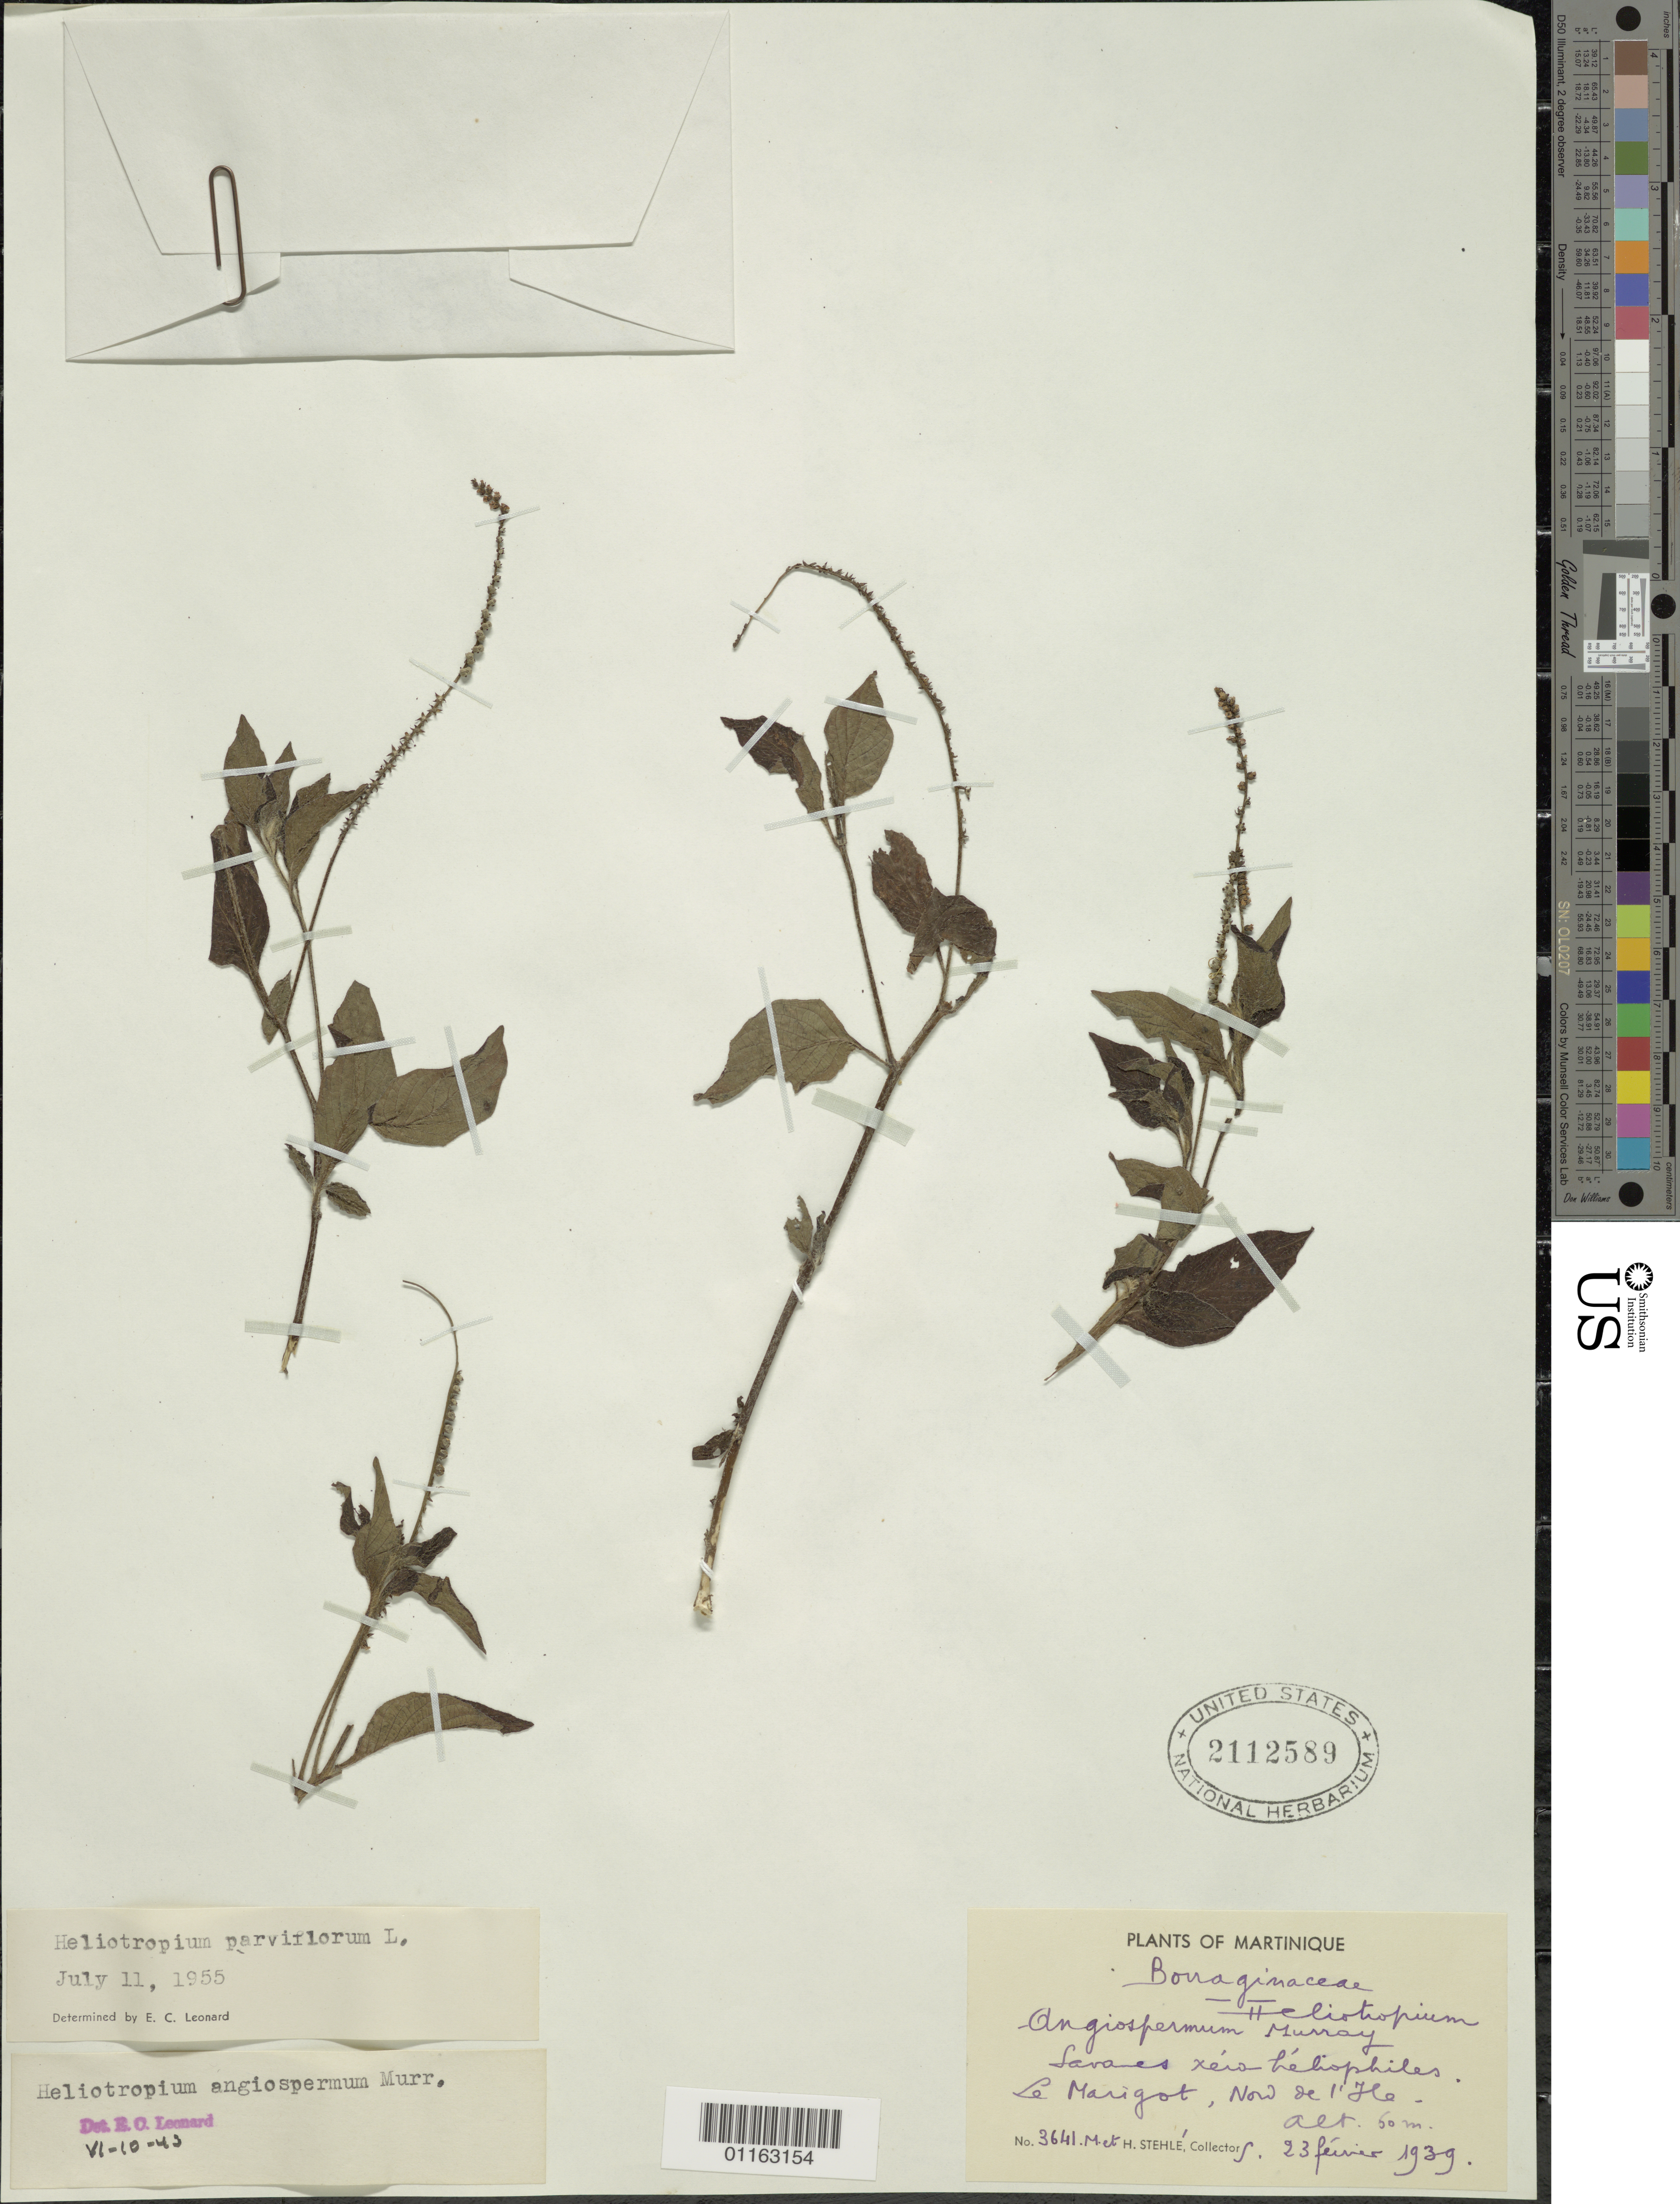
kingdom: Plantae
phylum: Tracheophyta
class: Magnoliopsida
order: Boraginales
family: Heliotropiaceae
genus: Heliotropium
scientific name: Heliotropium parviflorum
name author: L.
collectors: H. Stehlé & M. Stehlé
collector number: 3641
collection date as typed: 23 Feb 1939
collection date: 1939-02-23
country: Martinique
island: Martinique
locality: Le Margot, Nord de l'Ile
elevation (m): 50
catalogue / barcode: US 2112589